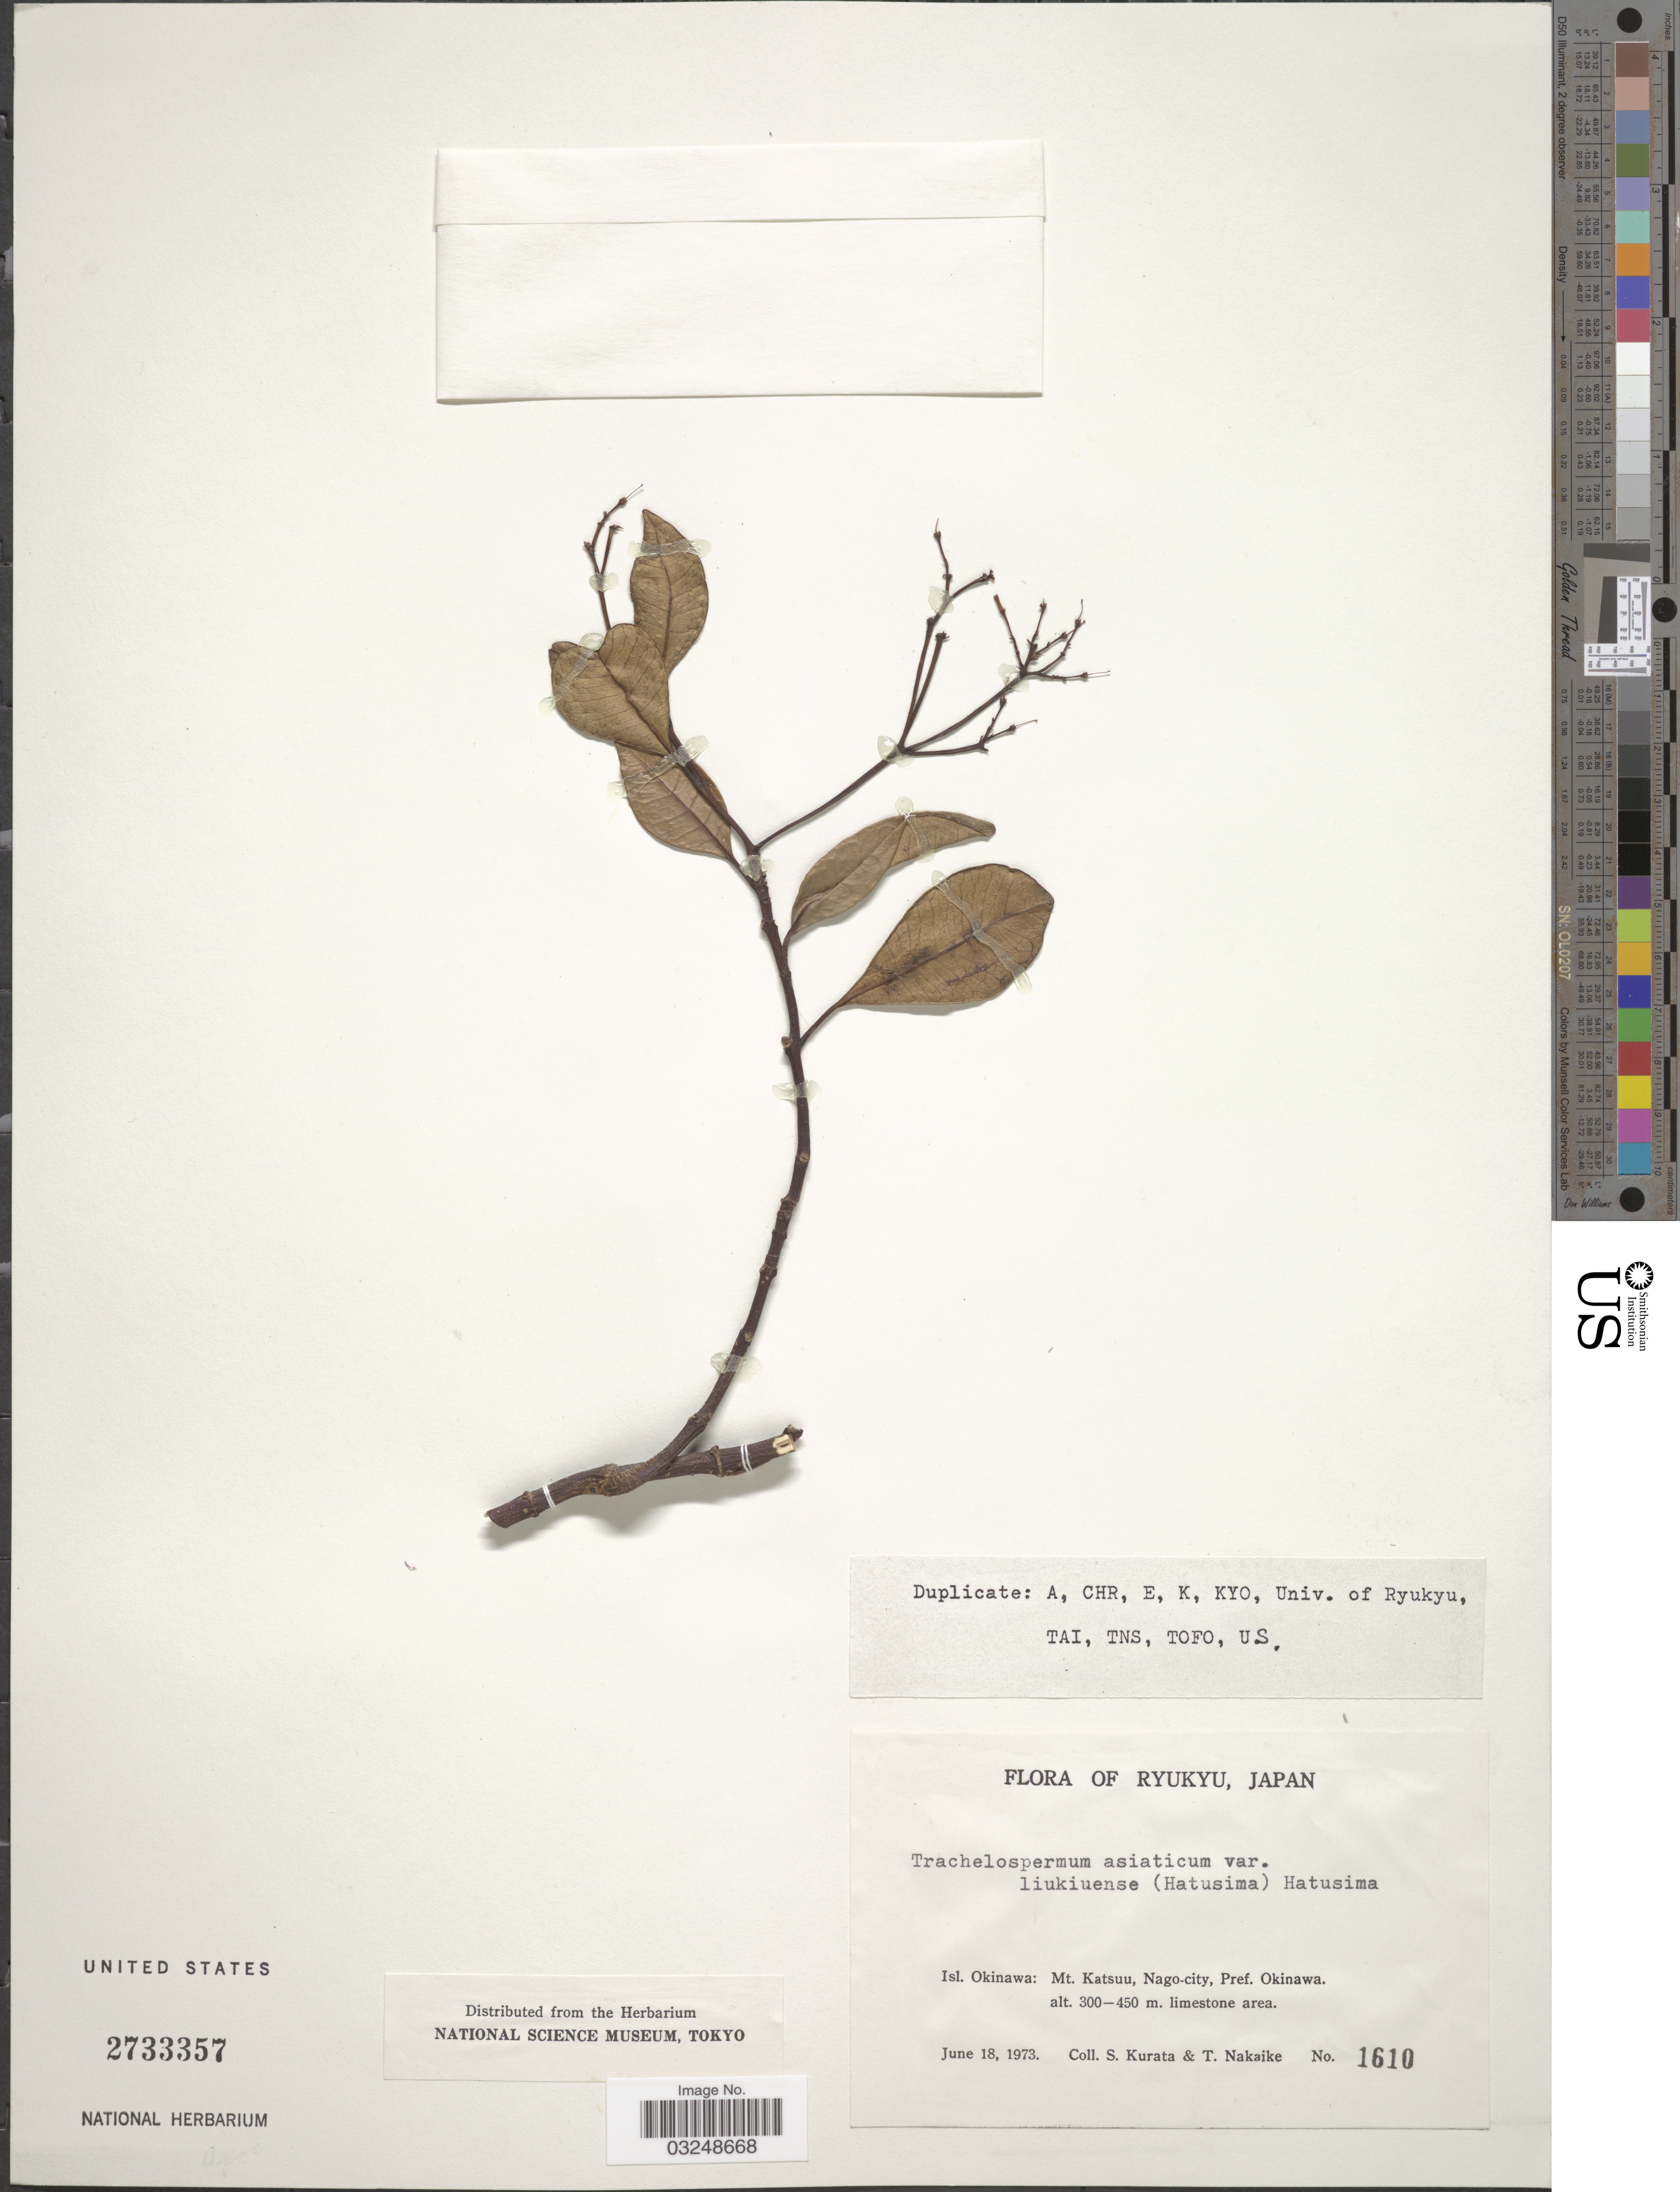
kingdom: Plantae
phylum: Tracheophyta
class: Magnoliopsida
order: Gentianales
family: Apocynaceae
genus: Trachelospermum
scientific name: Trachelospermum asiaticum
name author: (Siebold & Zucc.) Nakai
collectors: Sa. Kurata & T. Nakaike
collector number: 1610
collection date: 1973-06-18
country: Japan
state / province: Okinawa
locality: Ryukyu, Isl. Okinawa: Mt. Katsuu, Nago-city, Pref. Okinawa.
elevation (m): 300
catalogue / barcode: US 2733357